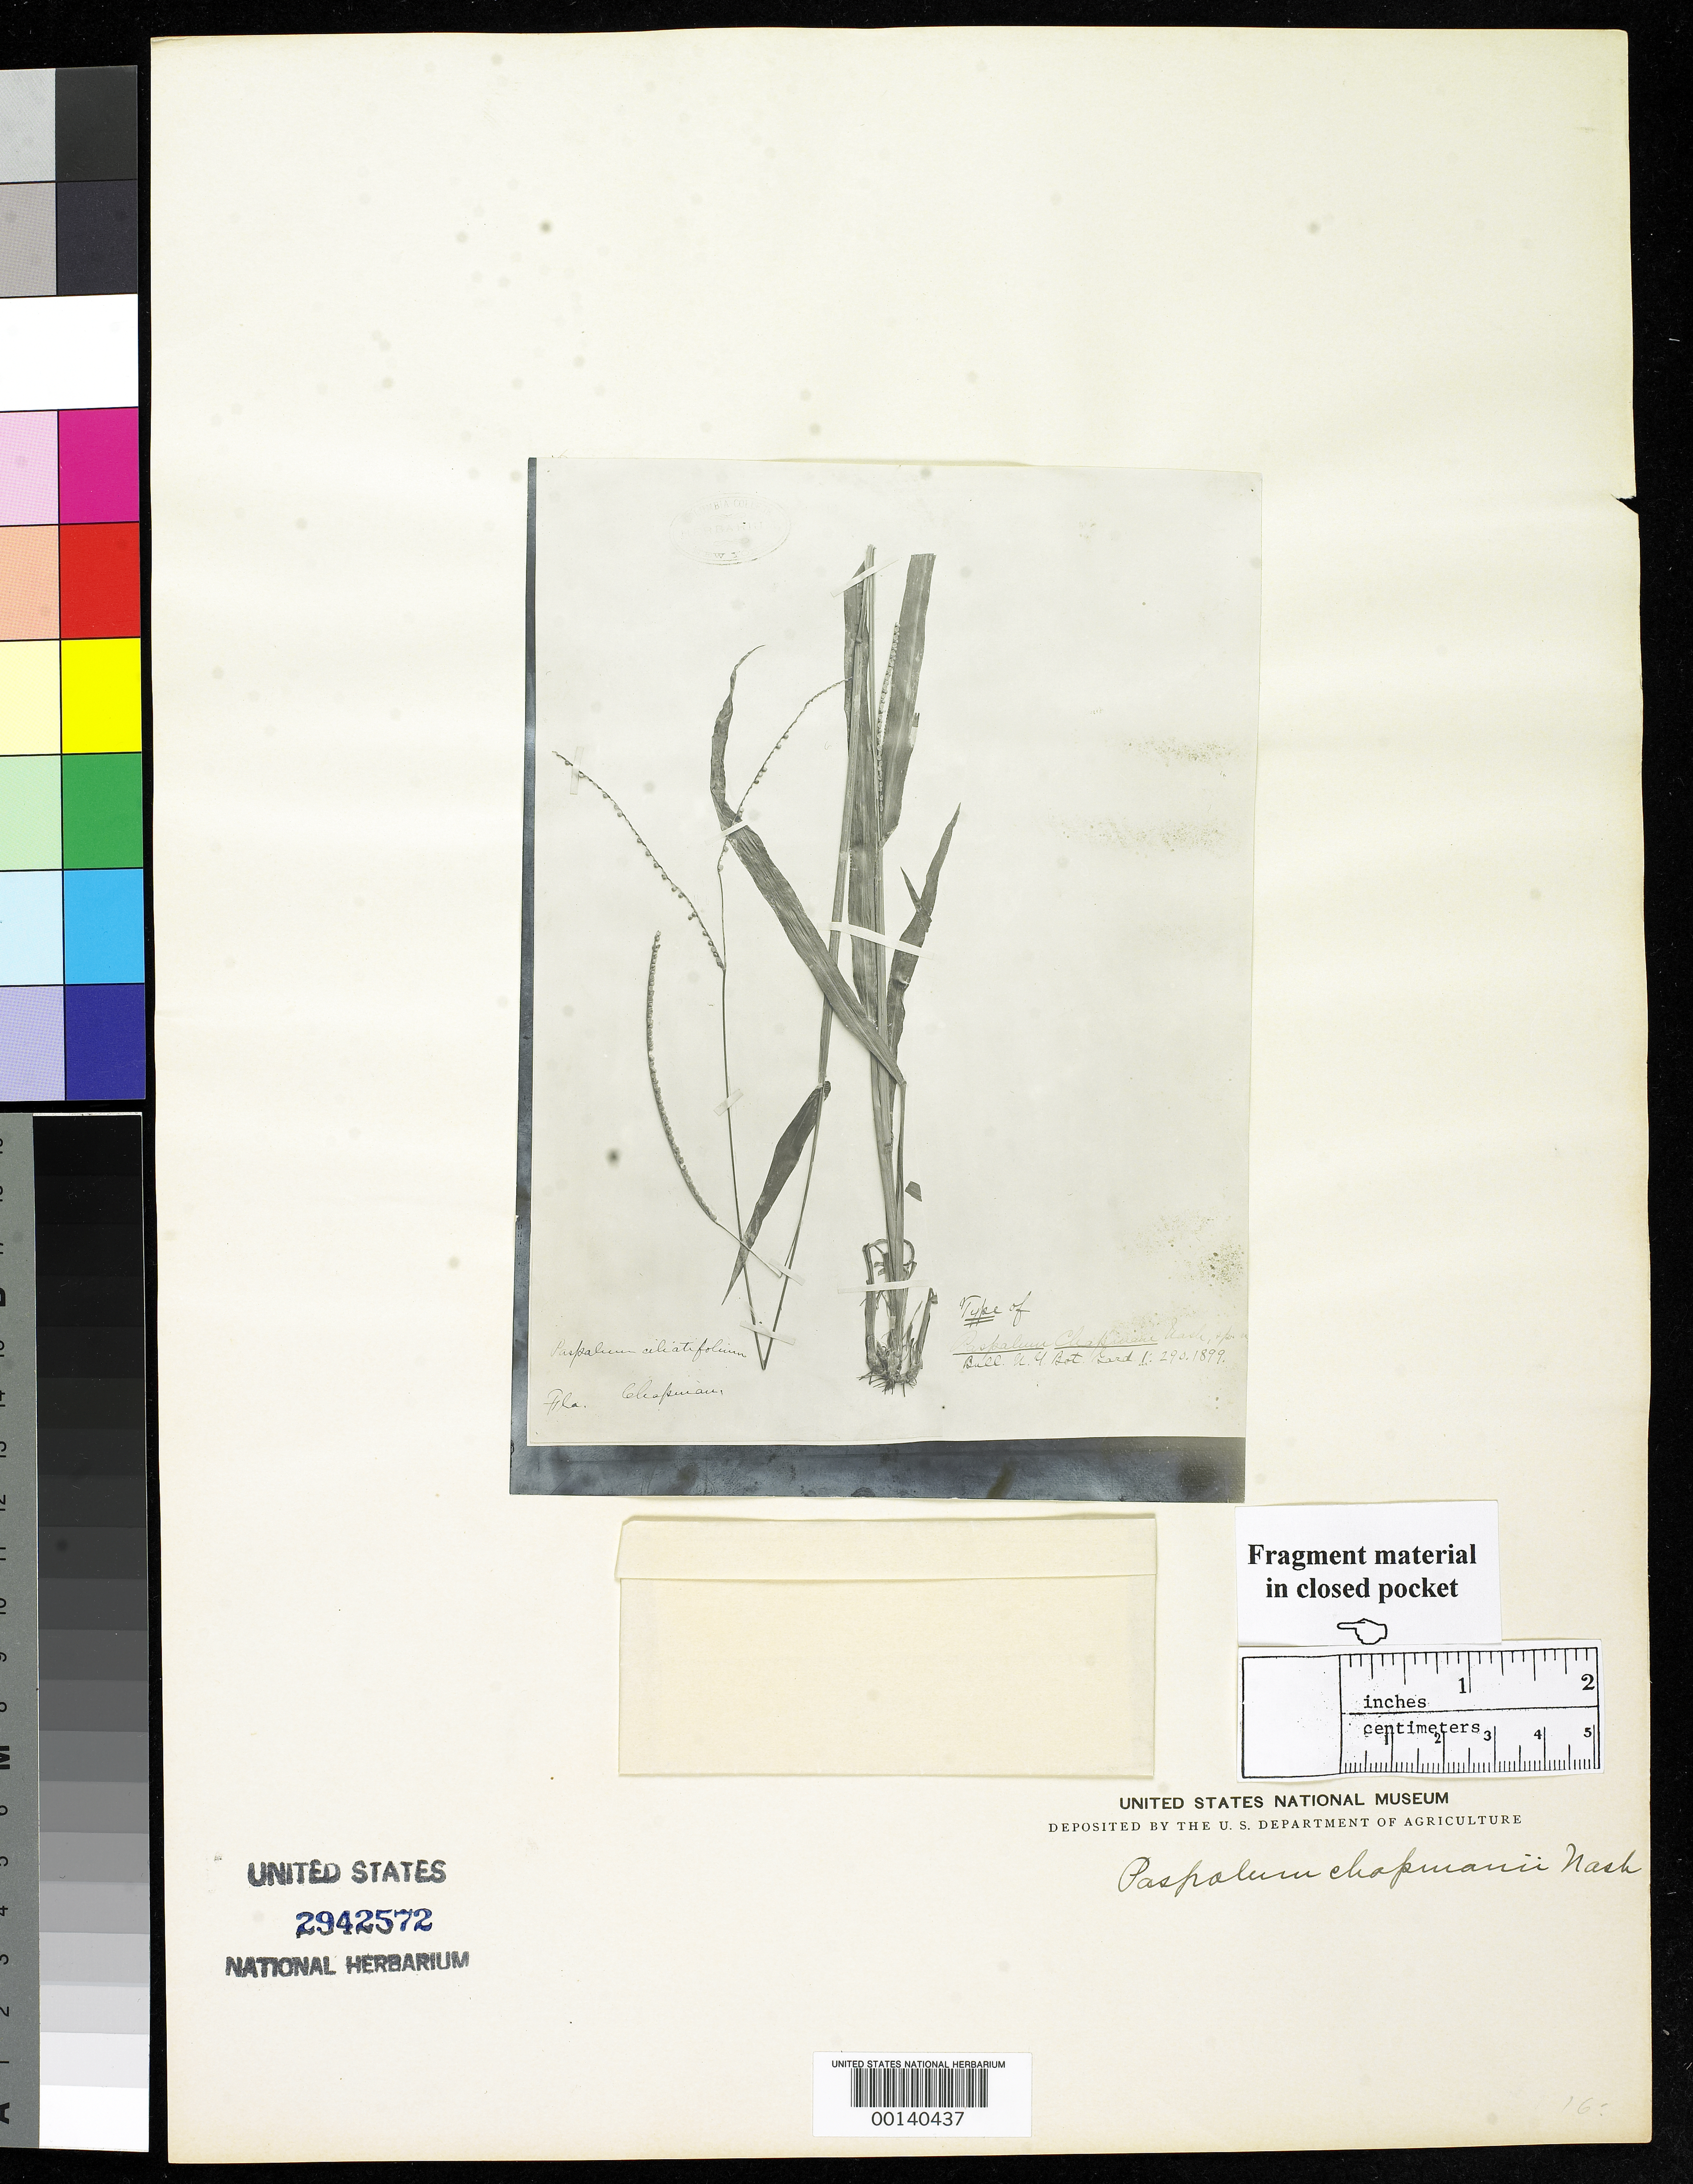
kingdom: Plantae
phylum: Tracheophyta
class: Liliopsida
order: Poales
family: Poaceae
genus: Paspalum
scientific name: Paspalum chapmanii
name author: Nash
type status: Type Fragment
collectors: A. W. Chapman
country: United States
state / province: Florida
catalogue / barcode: US 2942572